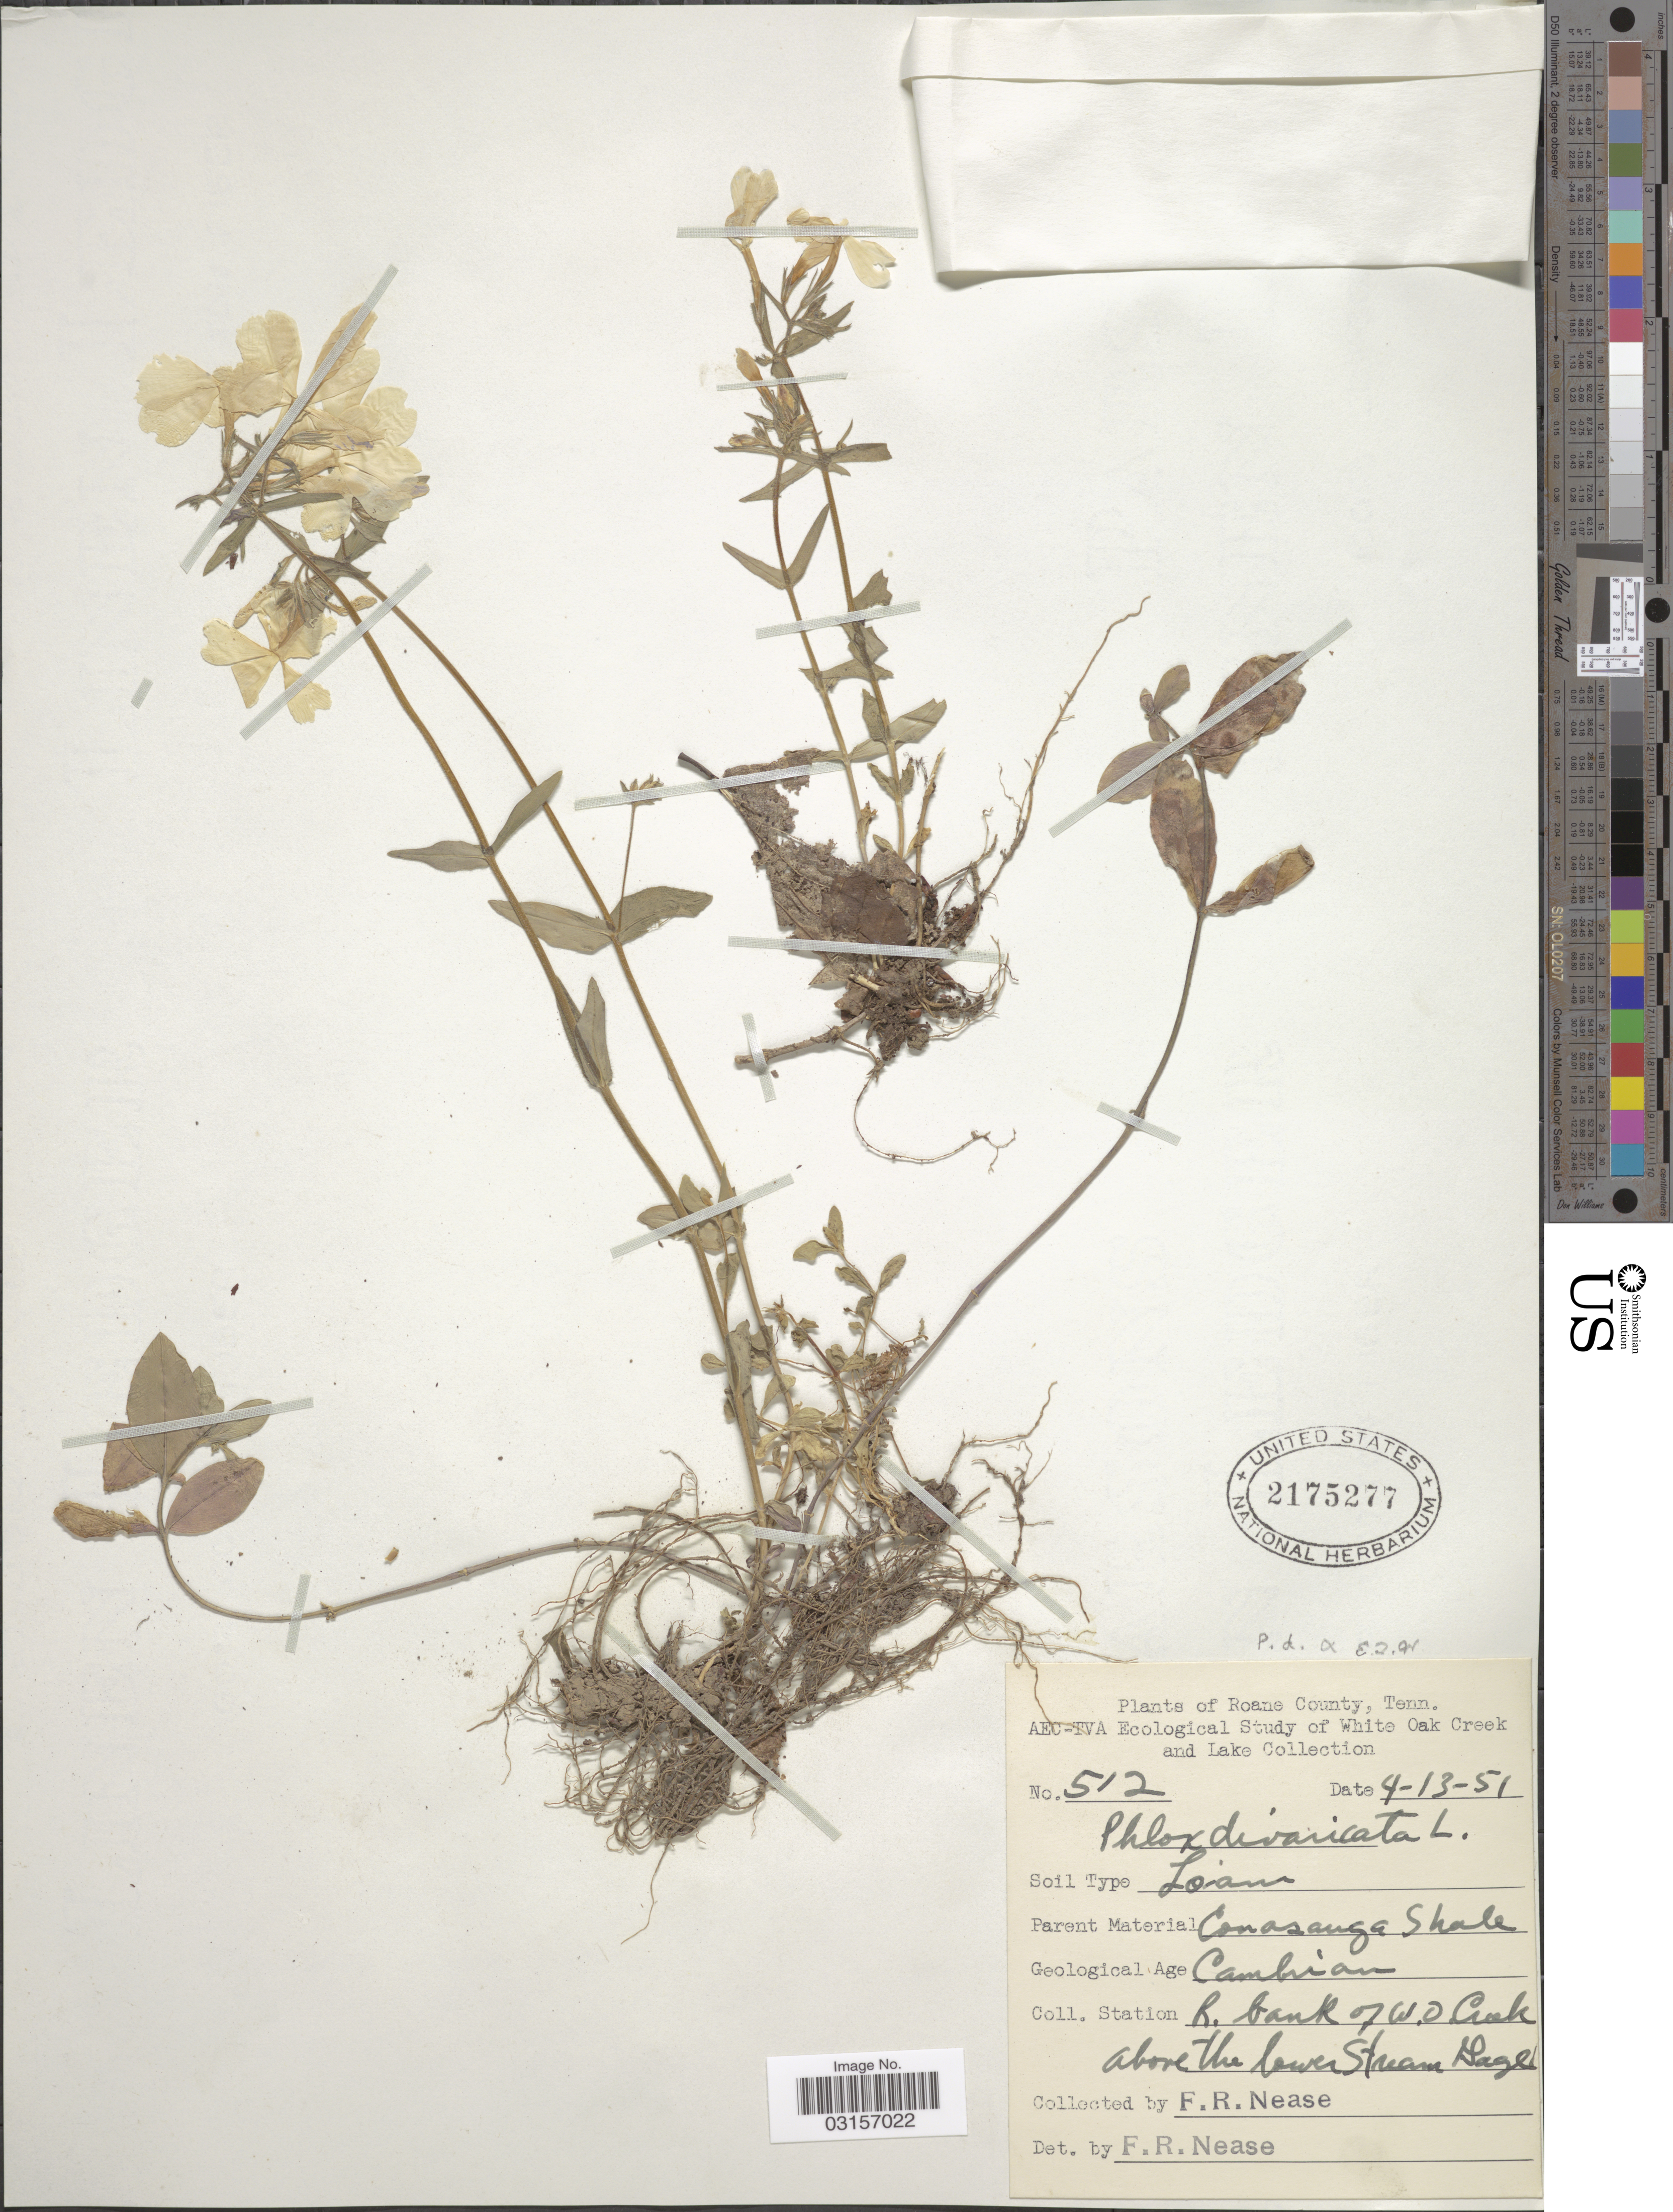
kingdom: Plantae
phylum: Tracheophyta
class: Magnoliopsida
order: Ericales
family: Polemoniaceae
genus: Phlox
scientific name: Phlox divaricata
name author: L.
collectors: F. Nease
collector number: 512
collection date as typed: Transcribed d/m/y: 13/4/51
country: United States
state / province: Tennessee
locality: Roane County, R. bank of W.O. Creek above the lower Stream Gage.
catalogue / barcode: US 2175277